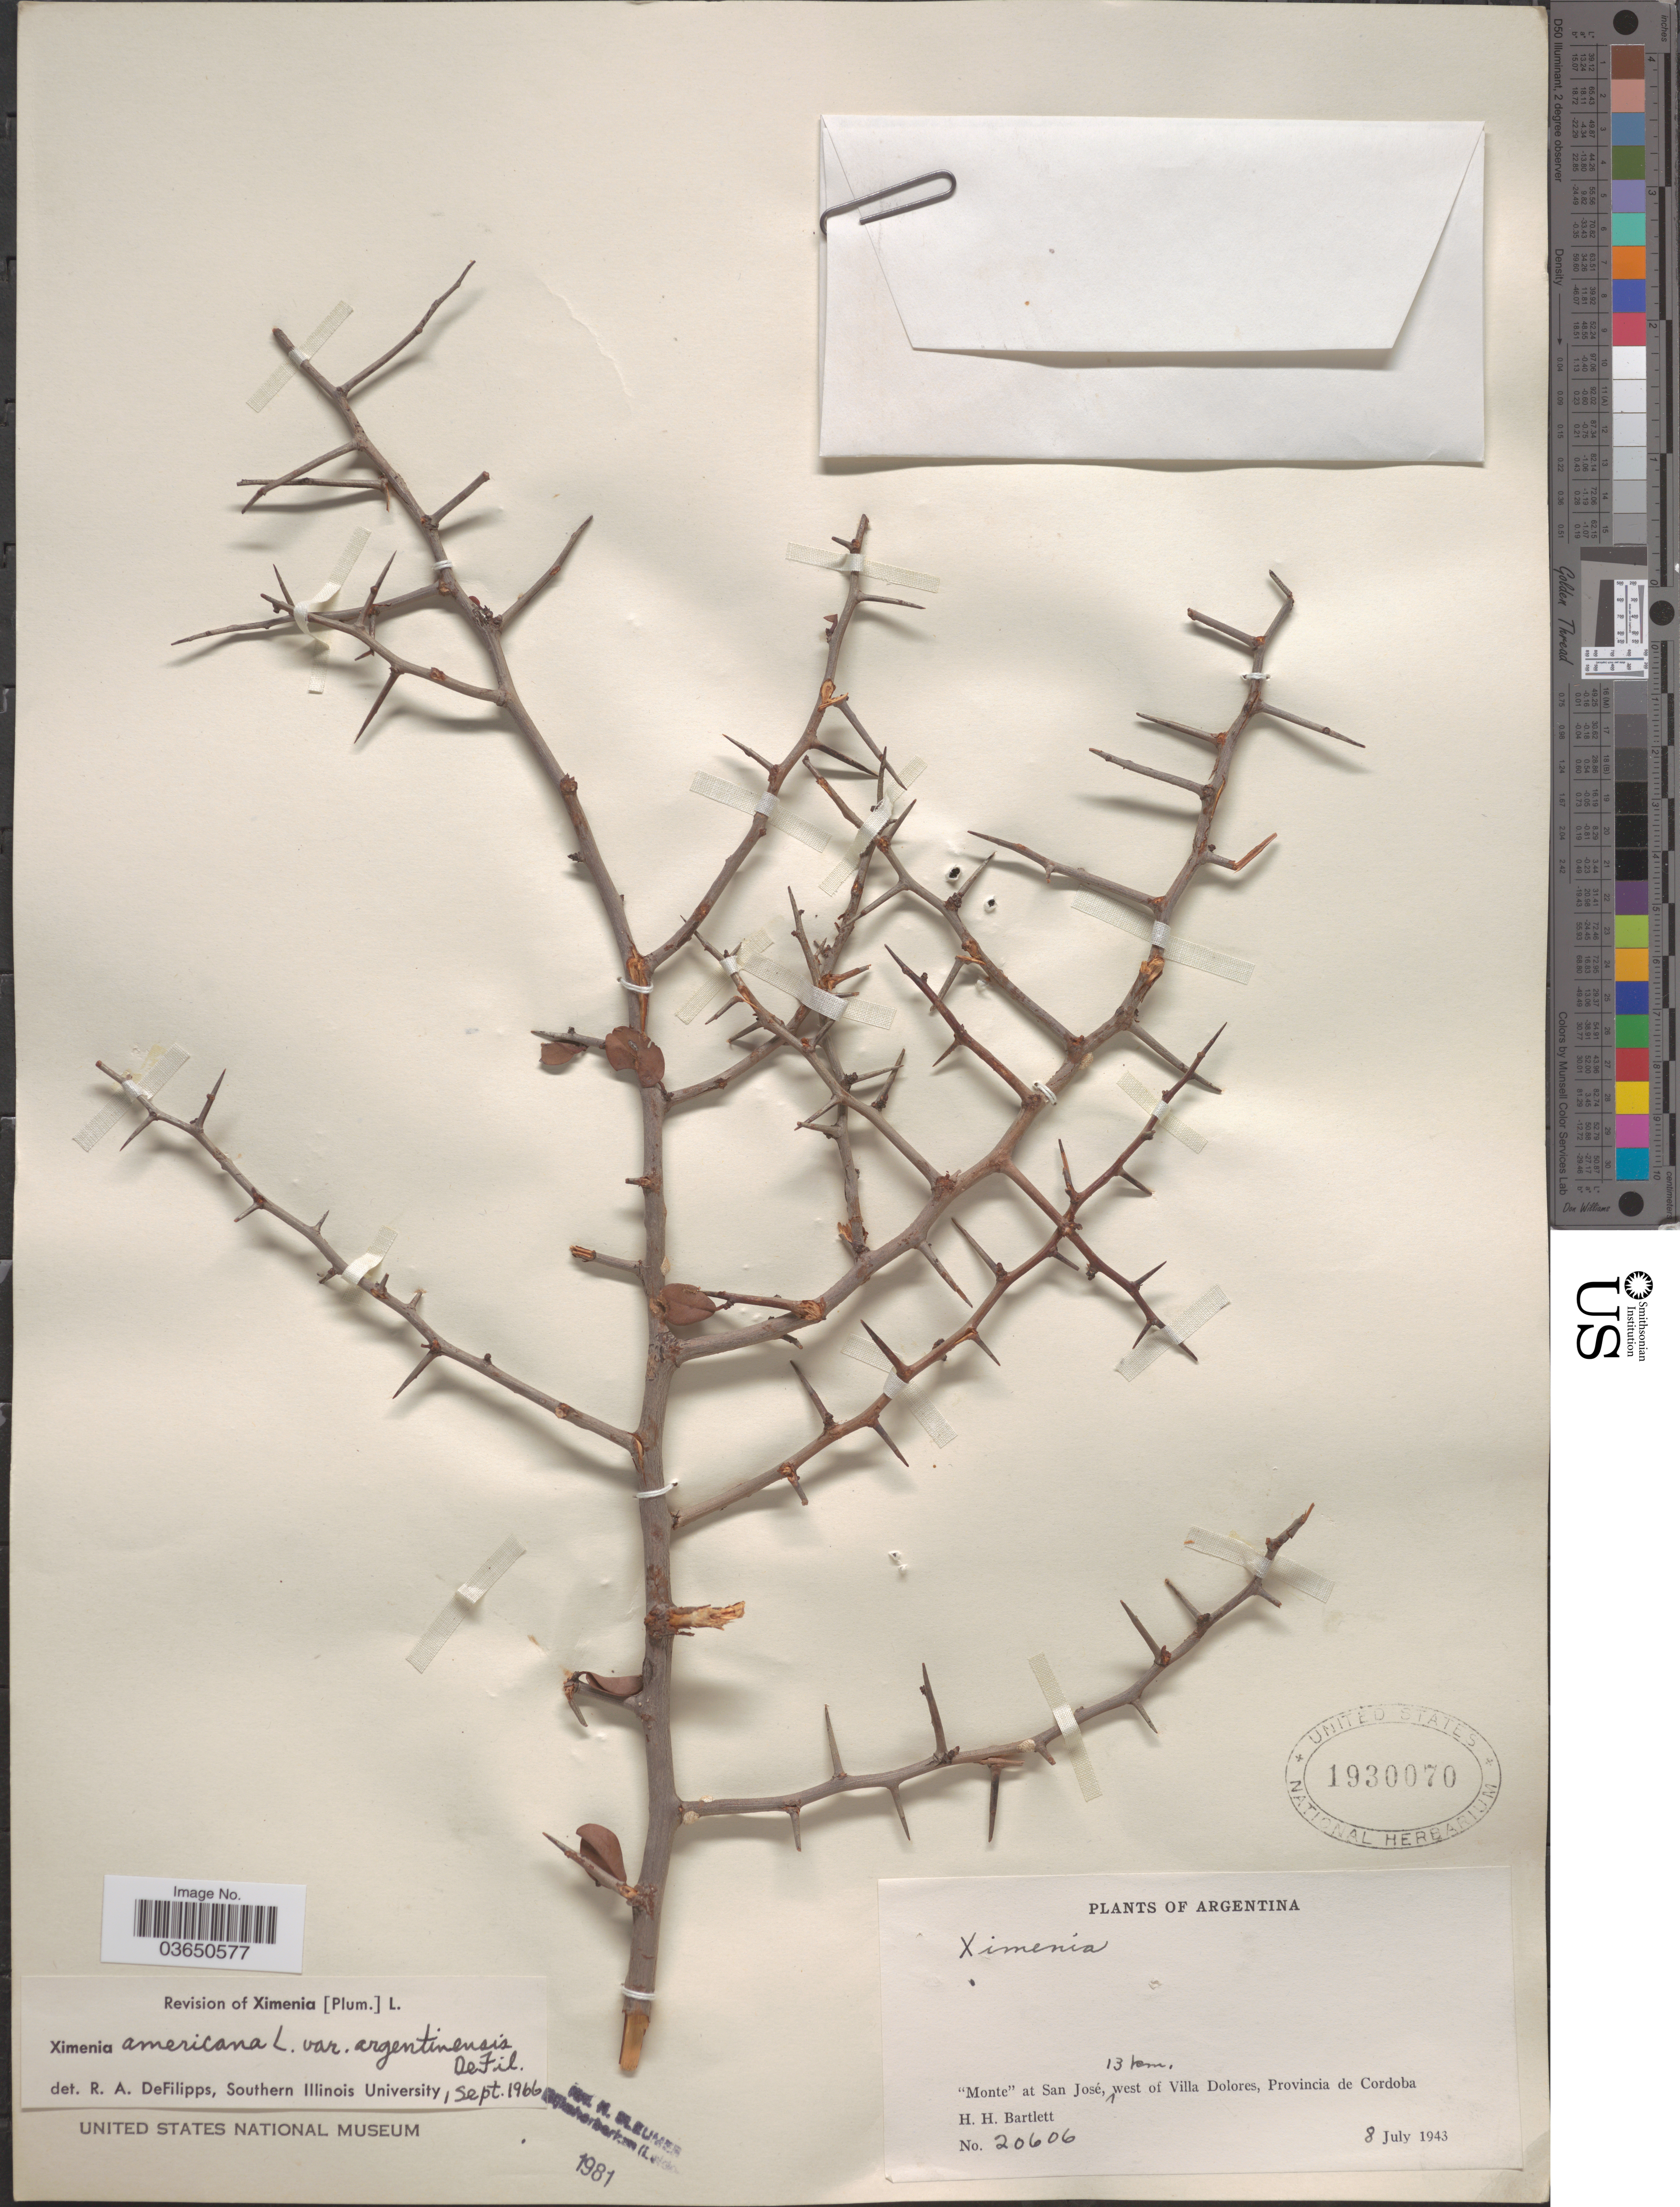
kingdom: Plantae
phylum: Tracheophyta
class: Magnoliopsida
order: Santalales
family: Ximeniaceae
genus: Ximenia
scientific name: Ximenia americana var. argentinensis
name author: DeFilipps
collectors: H. H. Bartlett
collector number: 20606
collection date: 1943-07-08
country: Argentina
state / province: Cordoba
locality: Monte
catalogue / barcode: US 1930070